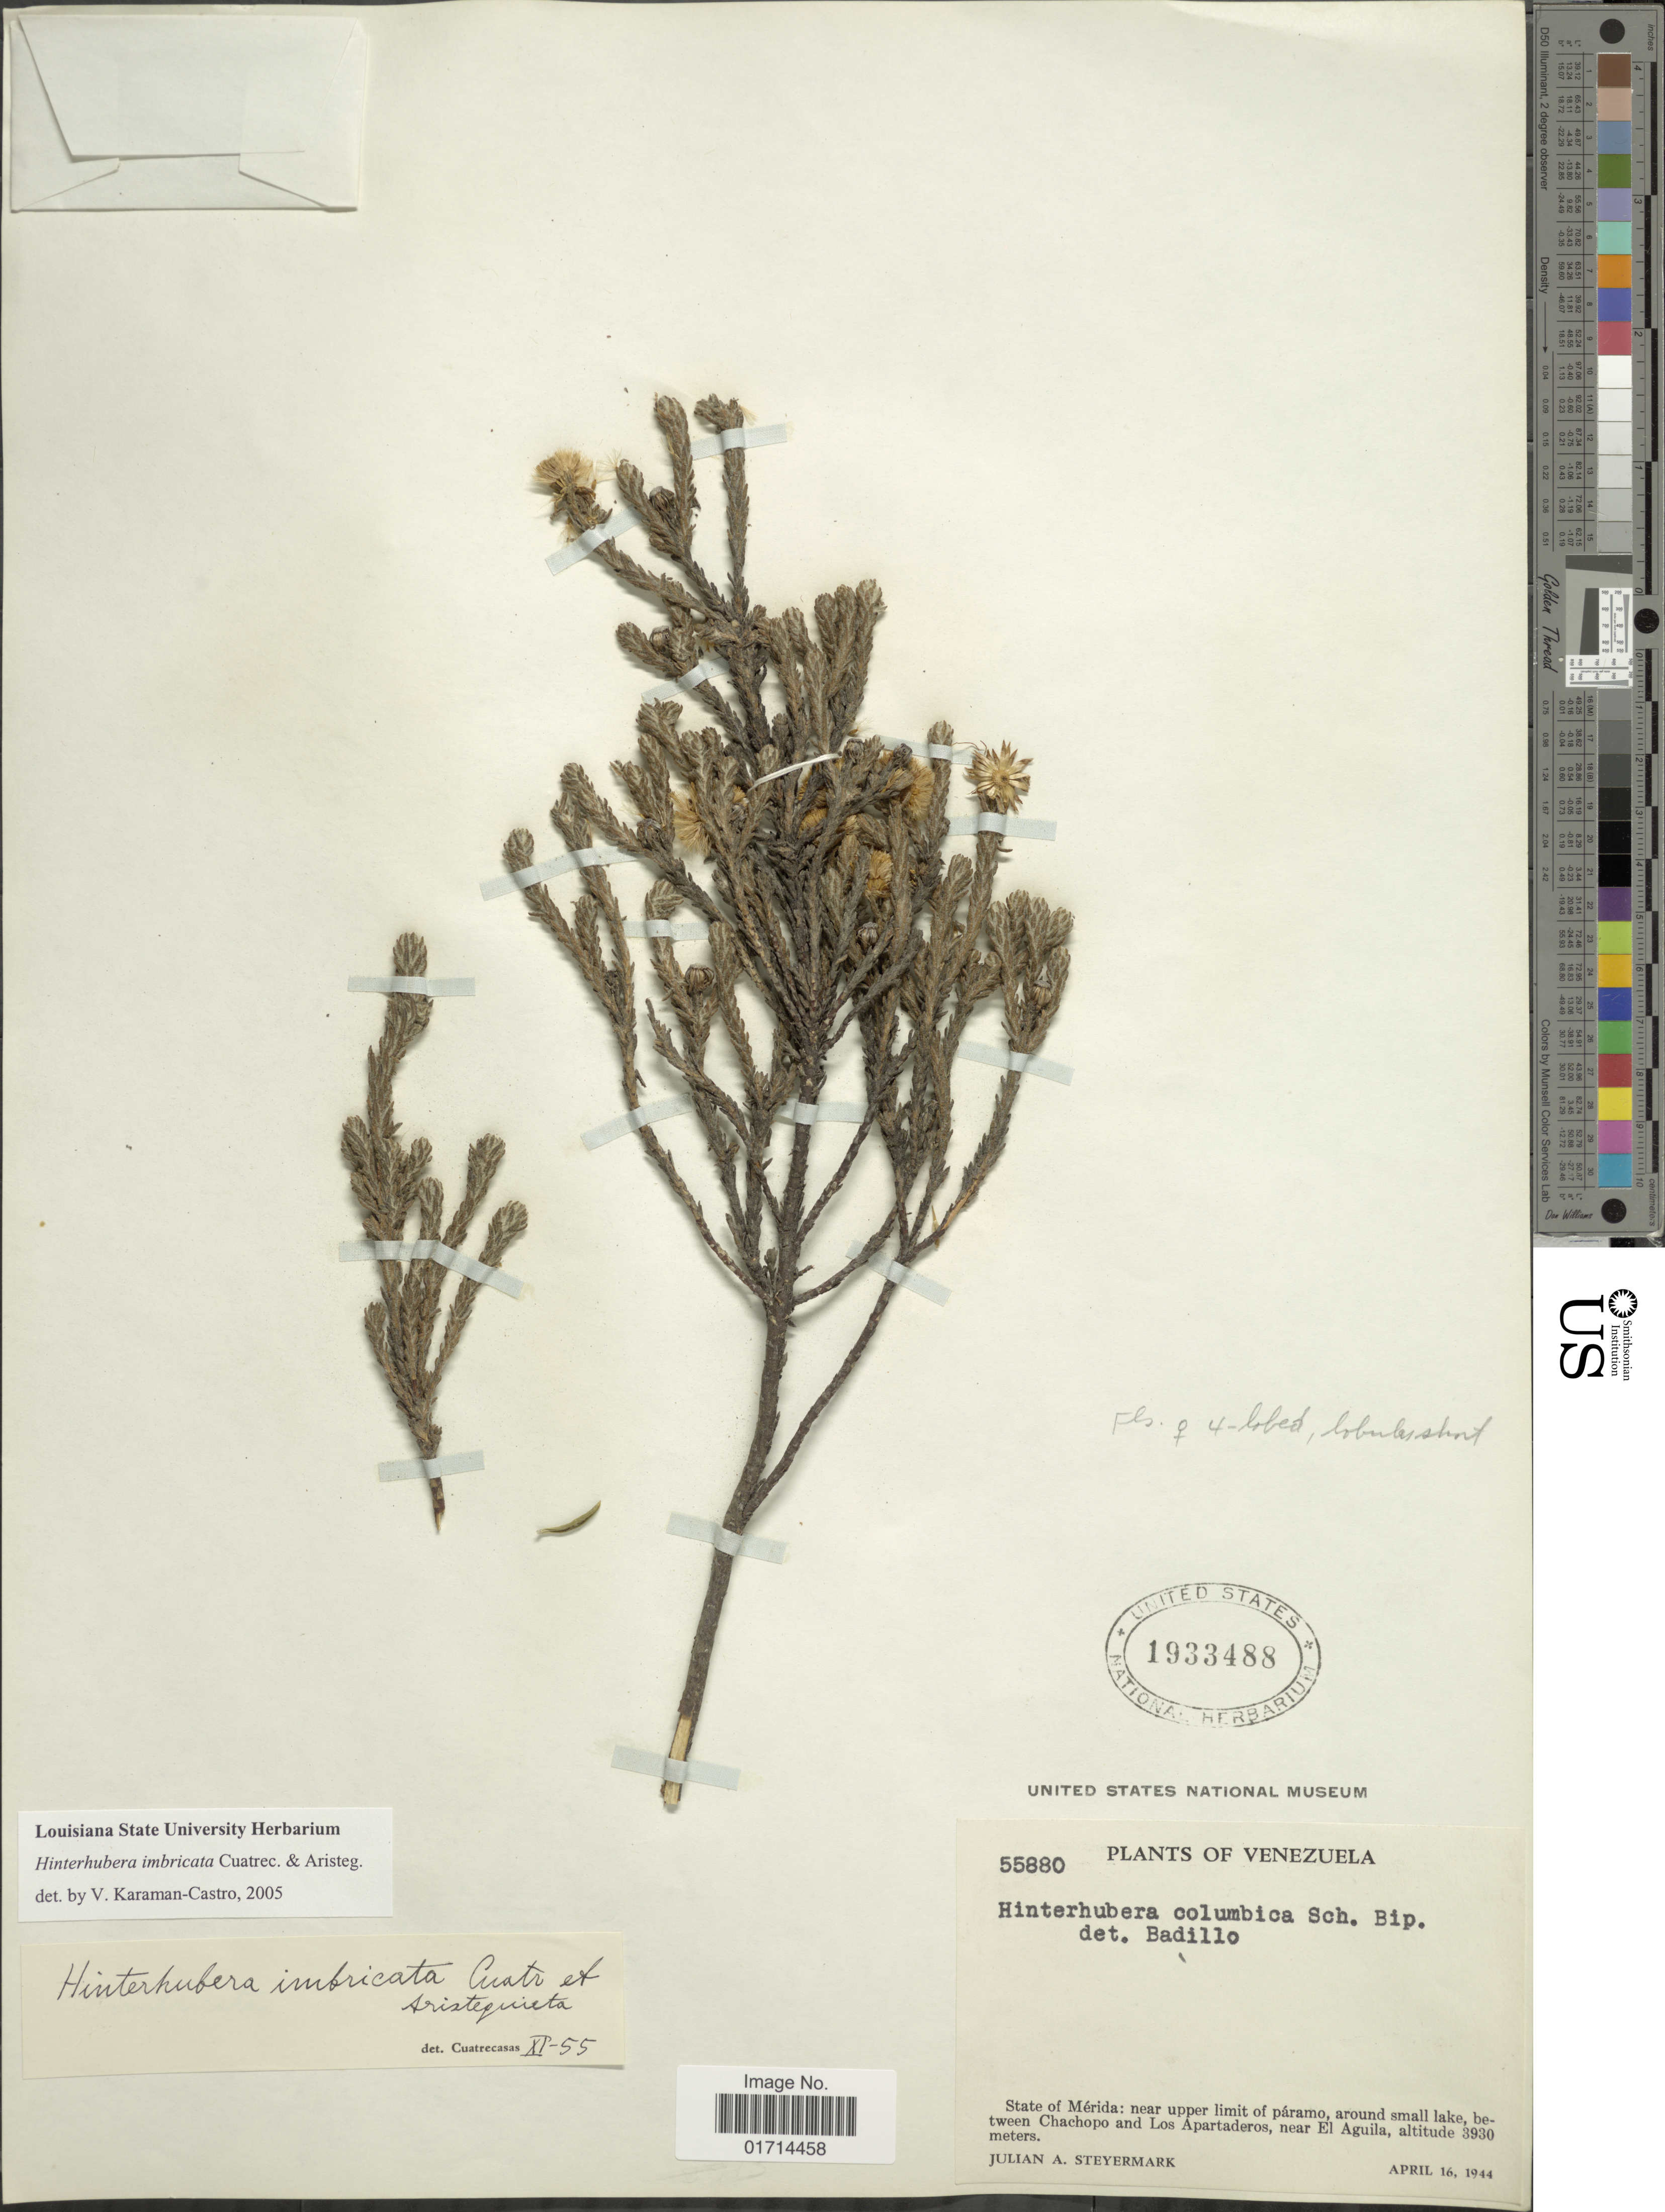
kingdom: Plantae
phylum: Tracheophyta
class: Magnoliopsida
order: Asterales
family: Asteraceae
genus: Hinterhubera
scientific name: Hinterhubera imbricata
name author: Cuatrec. & Aristeg.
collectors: J. Steyermark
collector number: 558880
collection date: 1944-04-16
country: Venezuela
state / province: Mérida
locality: Near upper limit of paramo, around small lake, between Chachopo and Los Apartaderos, near El Aguila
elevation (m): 3930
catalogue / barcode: US 1933488